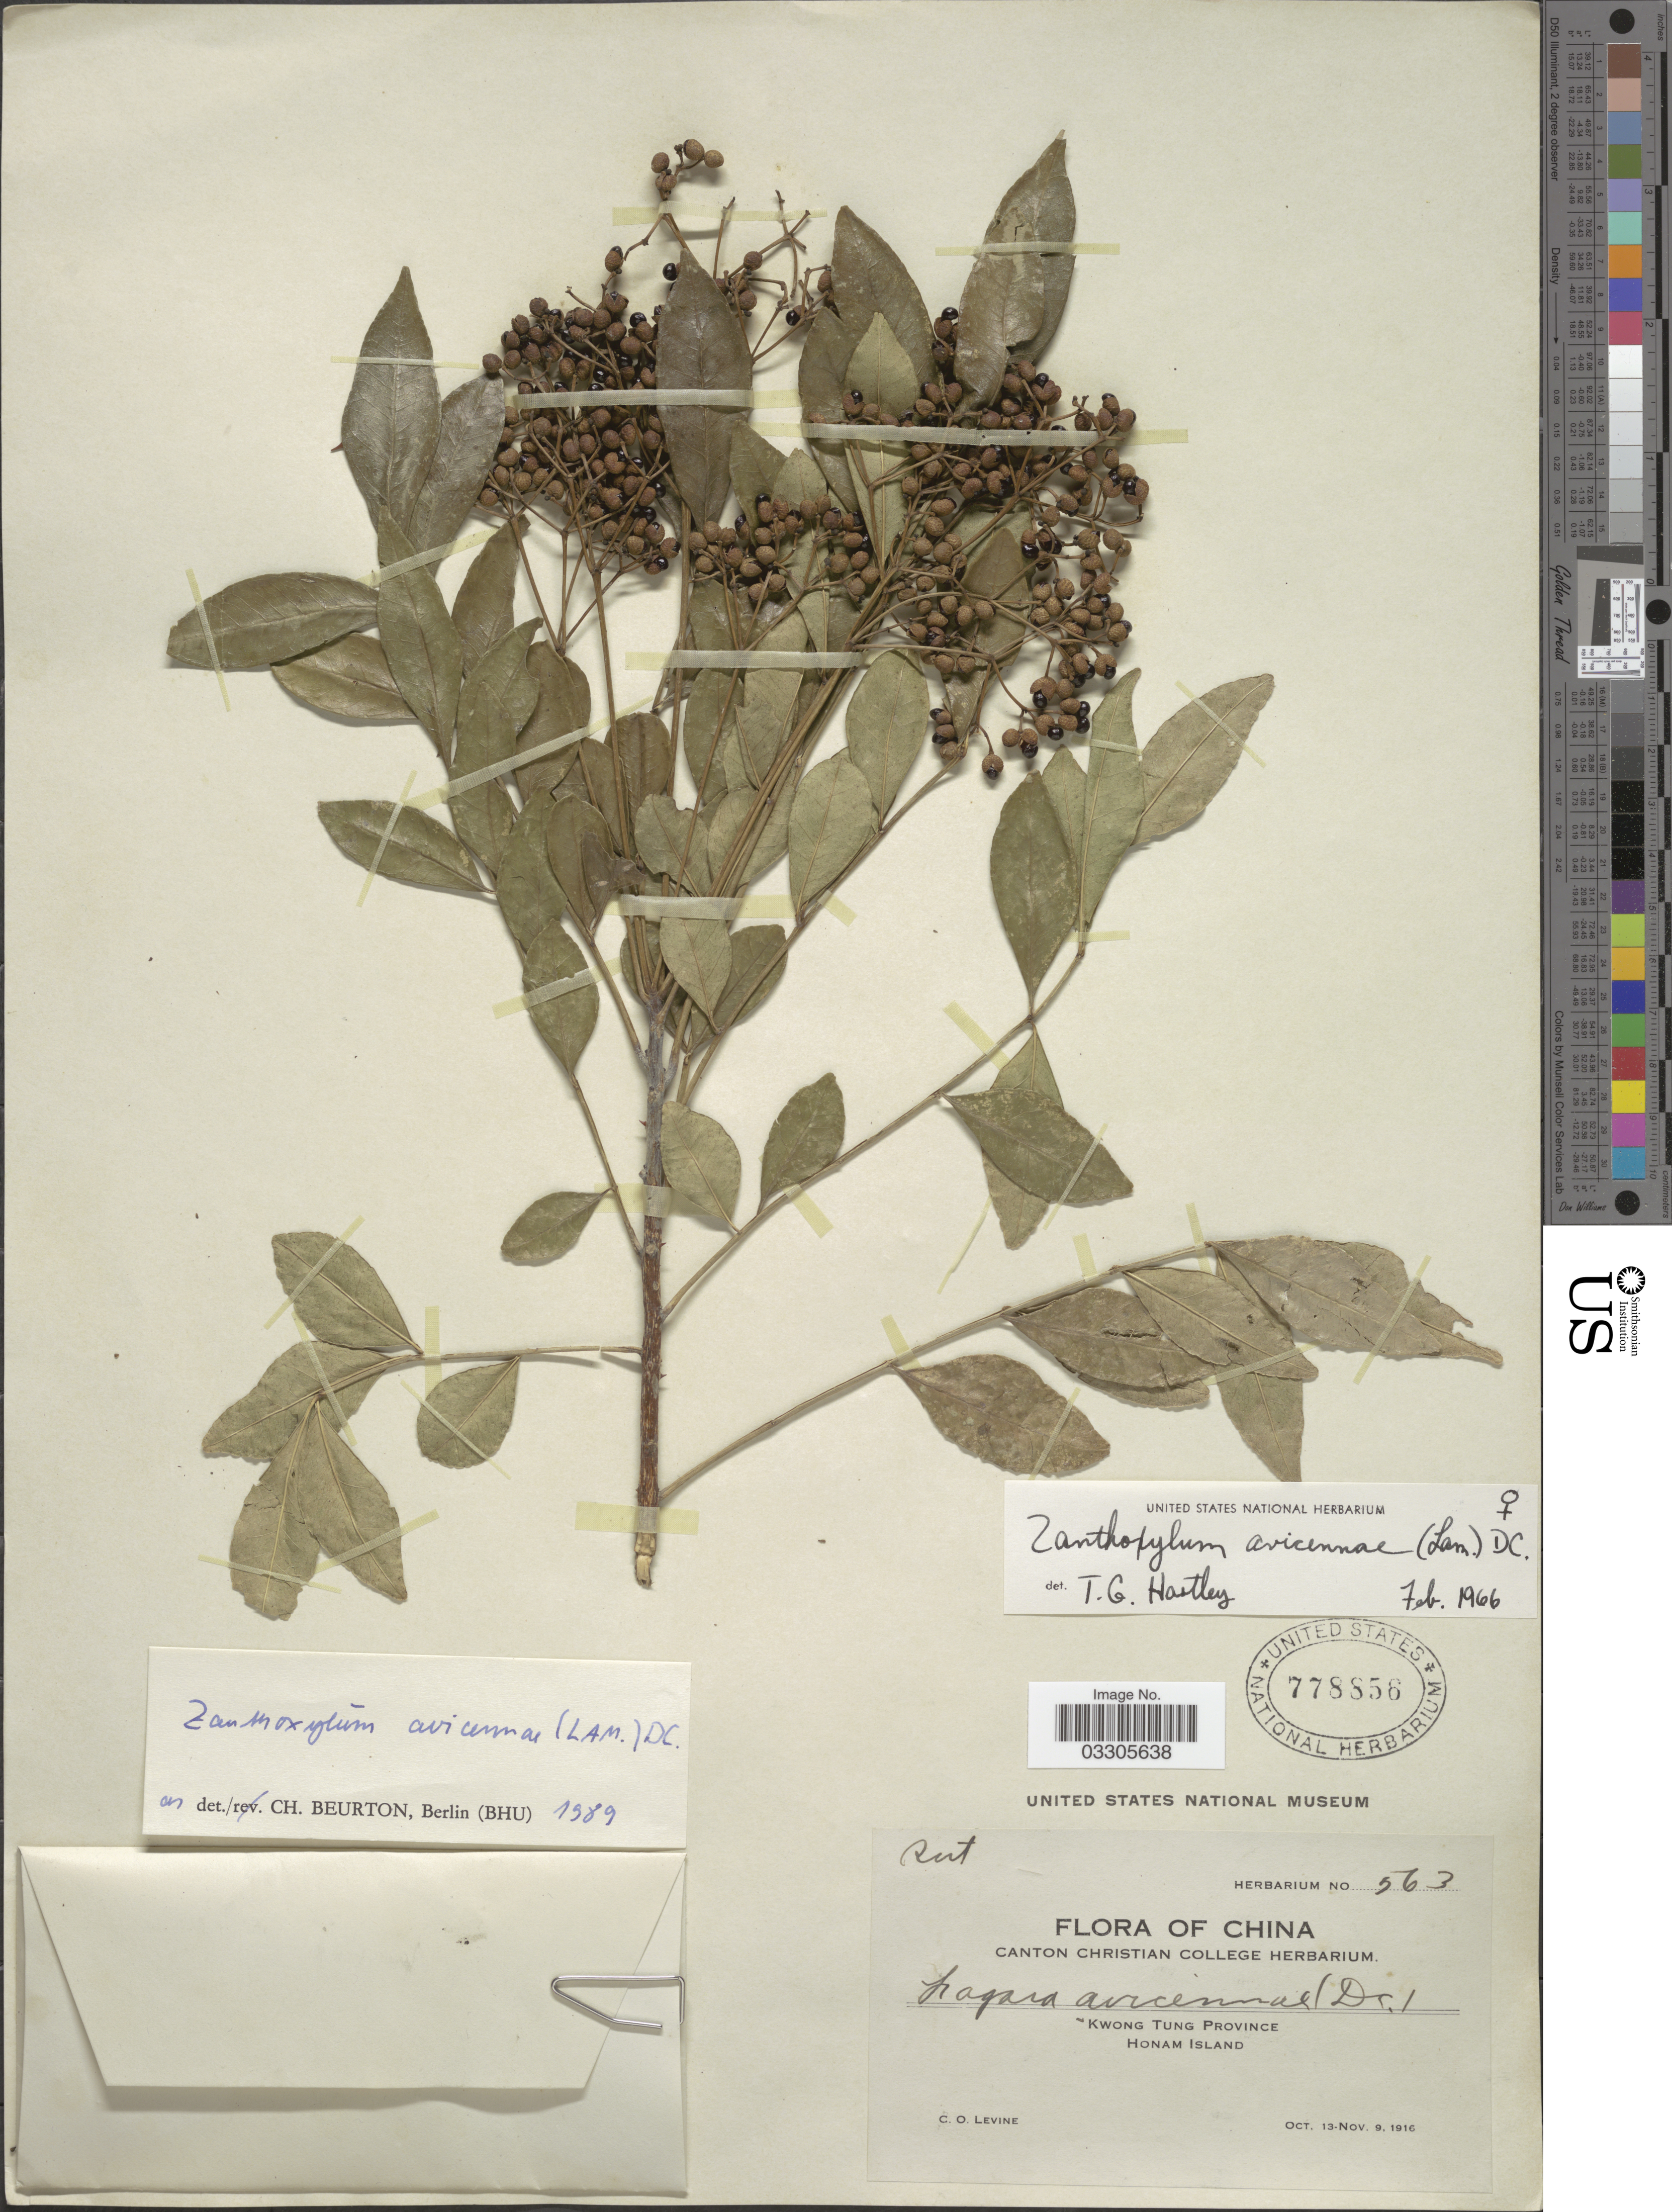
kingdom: Plantae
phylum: Tracheophyta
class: Magnoliopsida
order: Sapindales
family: Rutaceae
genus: Zanthoxylum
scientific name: Zanthoxylum avicennae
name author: (Lam.) DC.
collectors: C. O. Levine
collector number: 563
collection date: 1916-10-13/1916-11-09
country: China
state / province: Guangdong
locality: Kwong Tung Province, Honam Island.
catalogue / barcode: US 778856